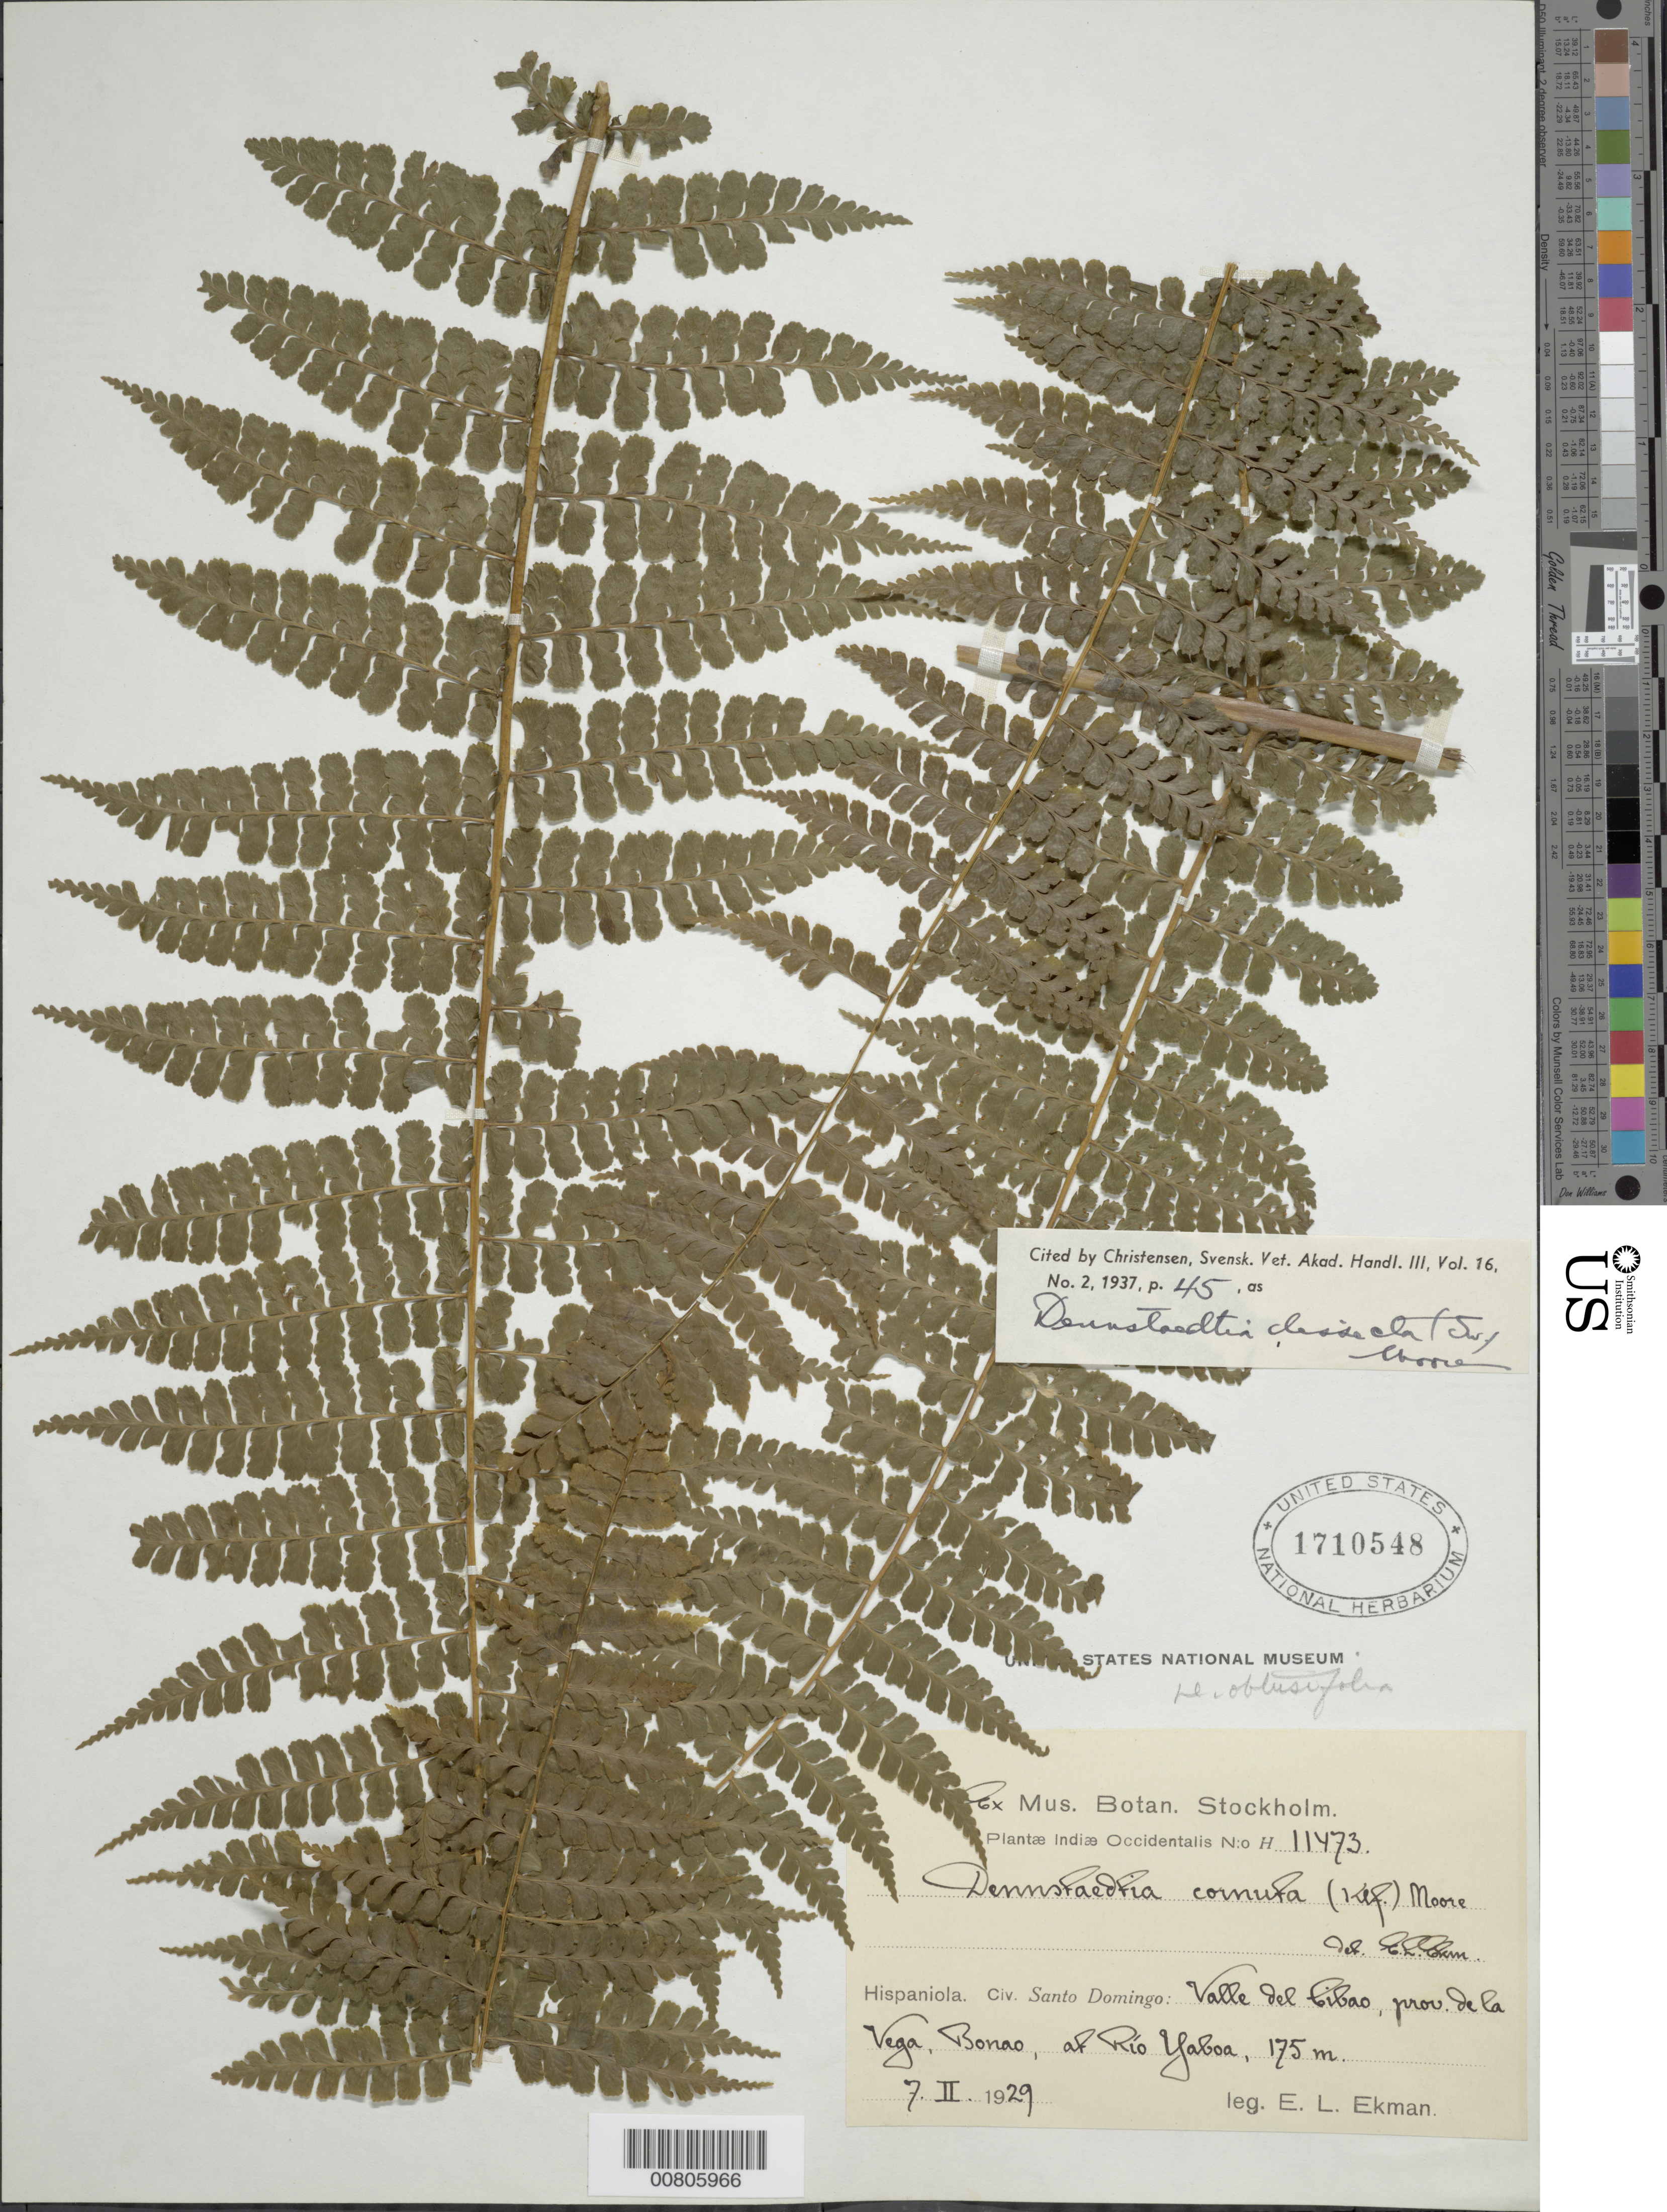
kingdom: Plantae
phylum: Tracheophyta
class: Polypodiopsida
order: Polypodiales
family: Dennstaedtiaceae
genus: Dennstaedtia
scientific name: Dennstaedtia dissecta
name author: (Sw.) T. Moore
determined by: Christensen, C. F. A.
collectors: E. L. Ekman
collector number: H 11473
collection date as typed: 07 Feb 1929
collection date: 1929-02-07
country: Dominican Republic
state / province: La Vega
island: Hispaniola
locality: Valle del Cibao, Bonao, at Río Yaboa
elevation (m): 175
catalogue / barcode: US 1710548